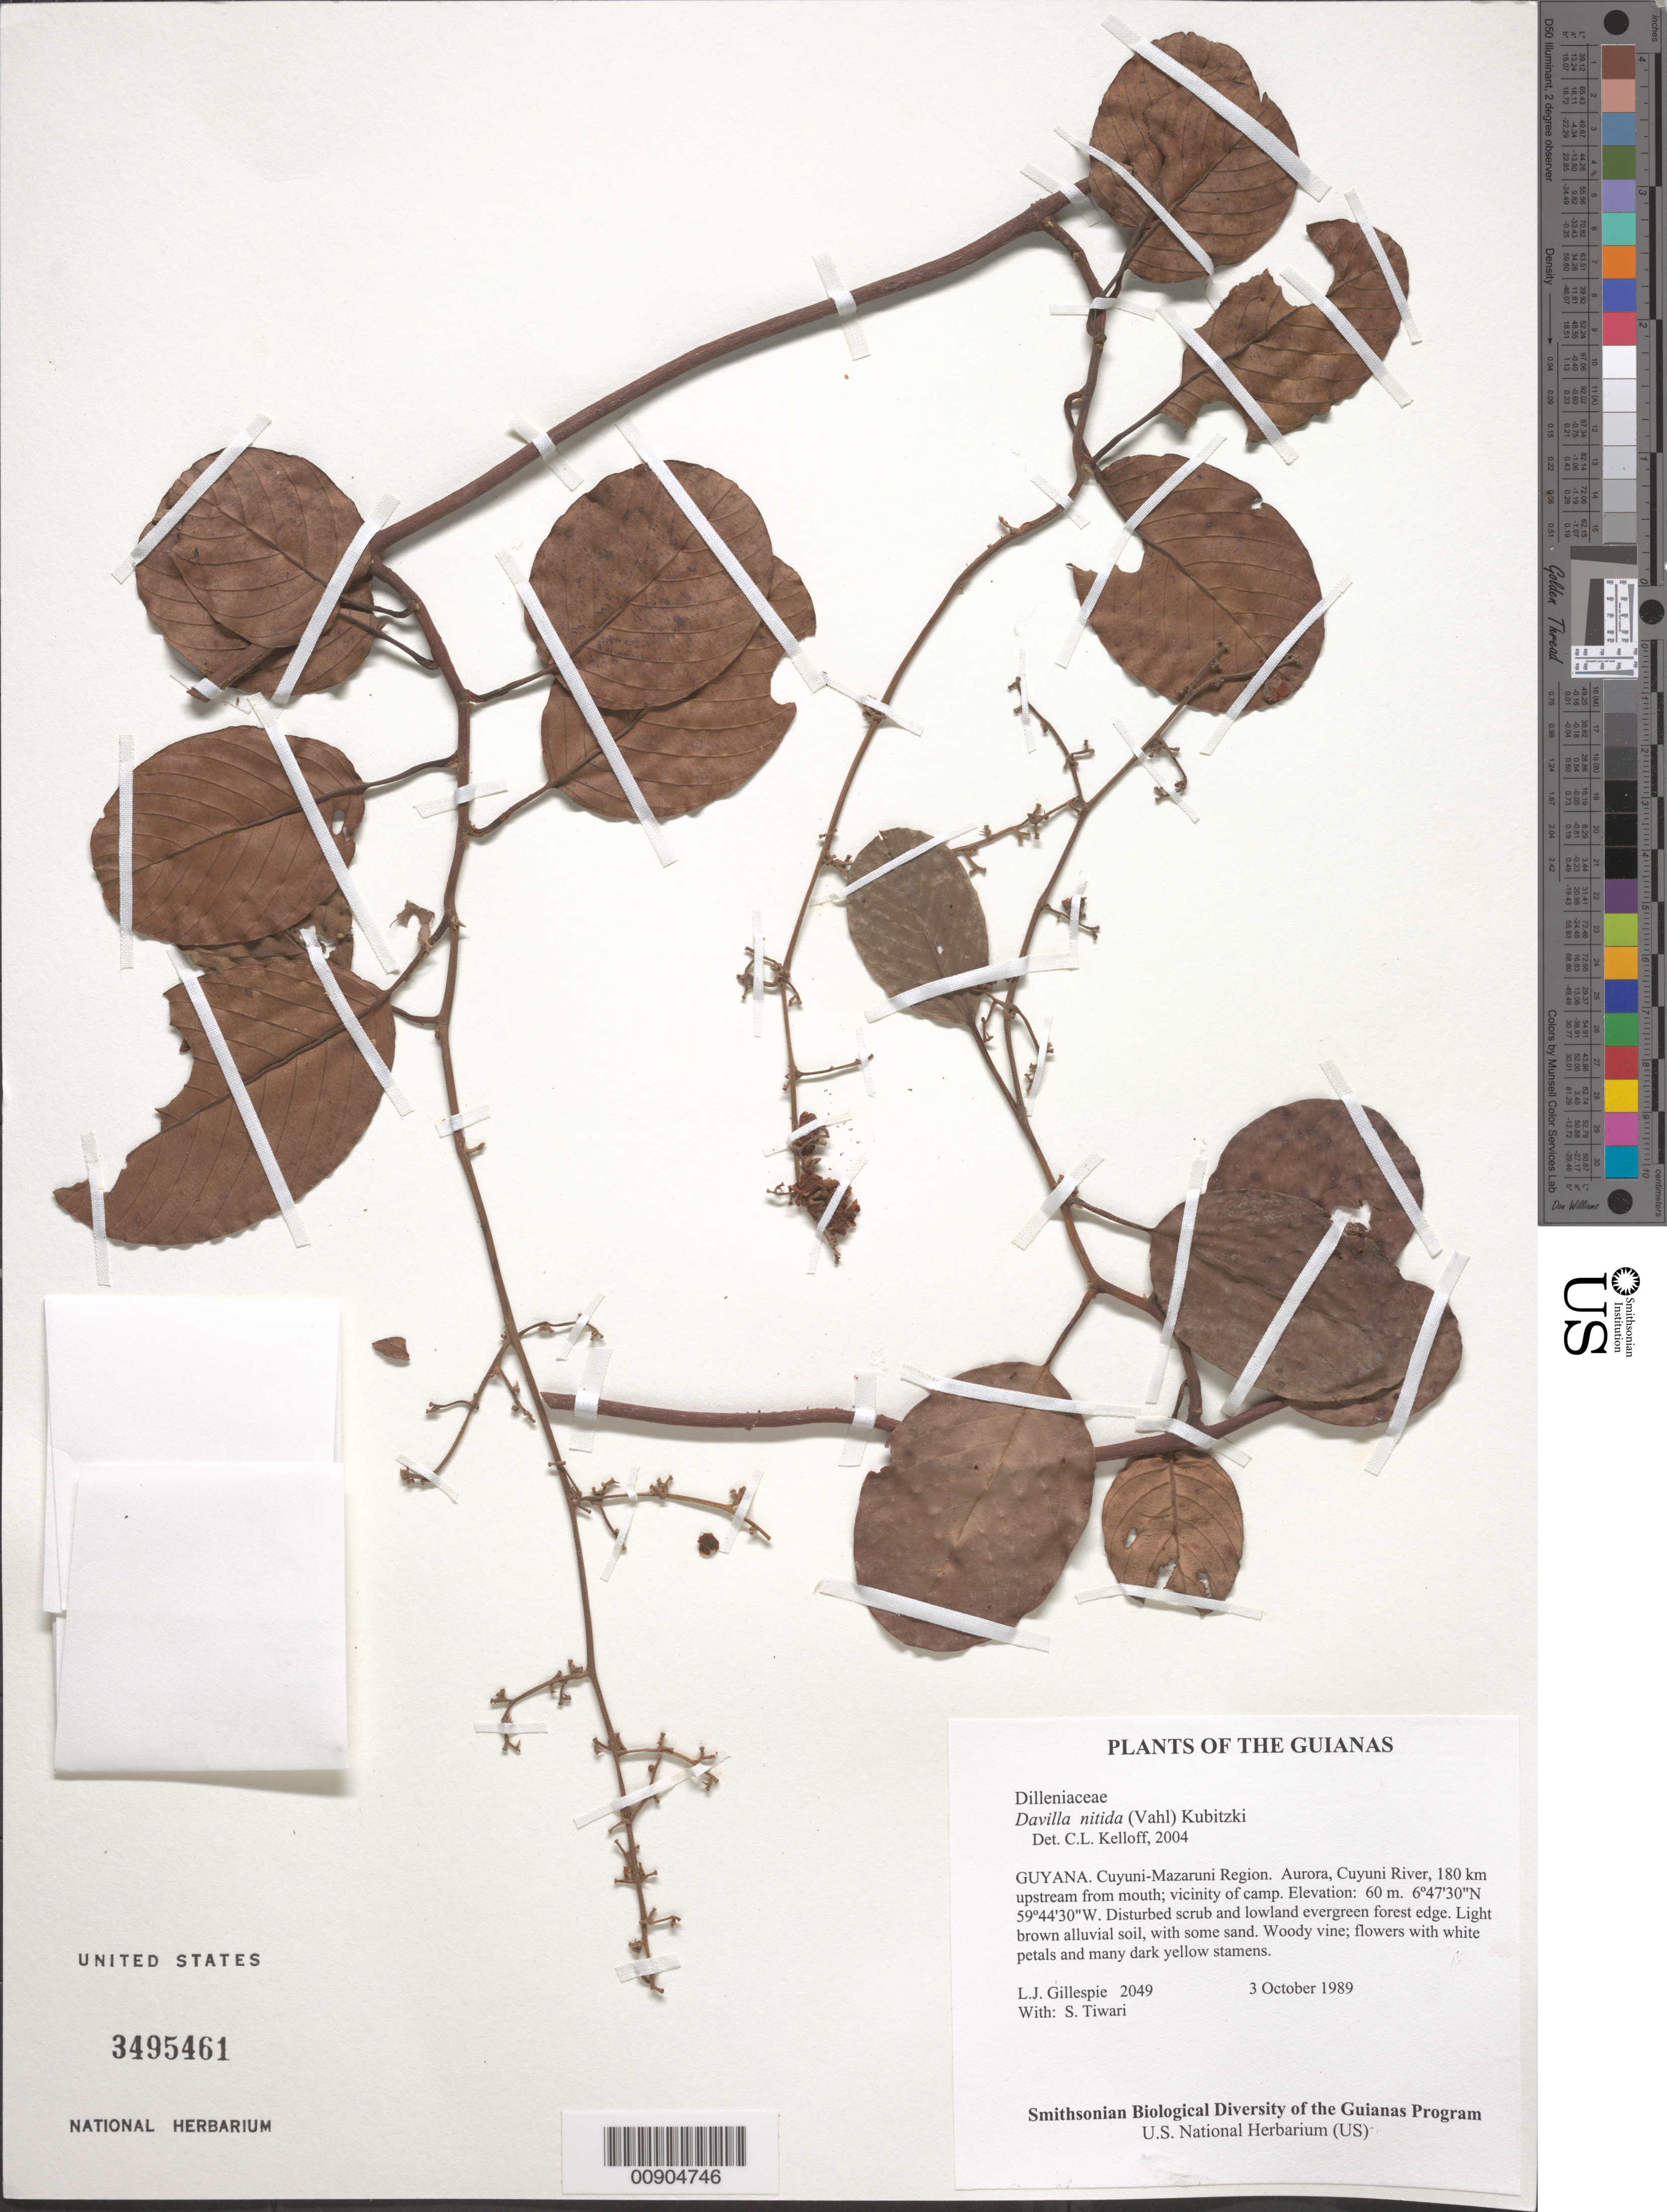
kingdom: Plantae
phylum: Tracheophyta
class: Magnoliopsida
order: Dilleniales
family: Dilleniaceae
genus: Davilla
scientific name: Davilla nitida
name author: (Vahl) Kubitzki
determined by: Kelloff, Carol L., (US), Smithsonian Institution - National Museum of Natural History (UNITED STATES)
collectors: L. J. Gillespie & S. Tiwari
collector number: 2049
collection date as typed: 3 October 1989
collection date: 1989-10-03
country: Guyana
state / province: Cuyuni-Mazaruni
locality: Aurora, Cuyuni River, 180 km upstream from mouth; vicinity of camp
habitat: Disturbed scrub and lowland evergreen forest edge. Light brown alluvial soil, with some sand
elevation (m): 60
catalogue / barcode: US 3495461